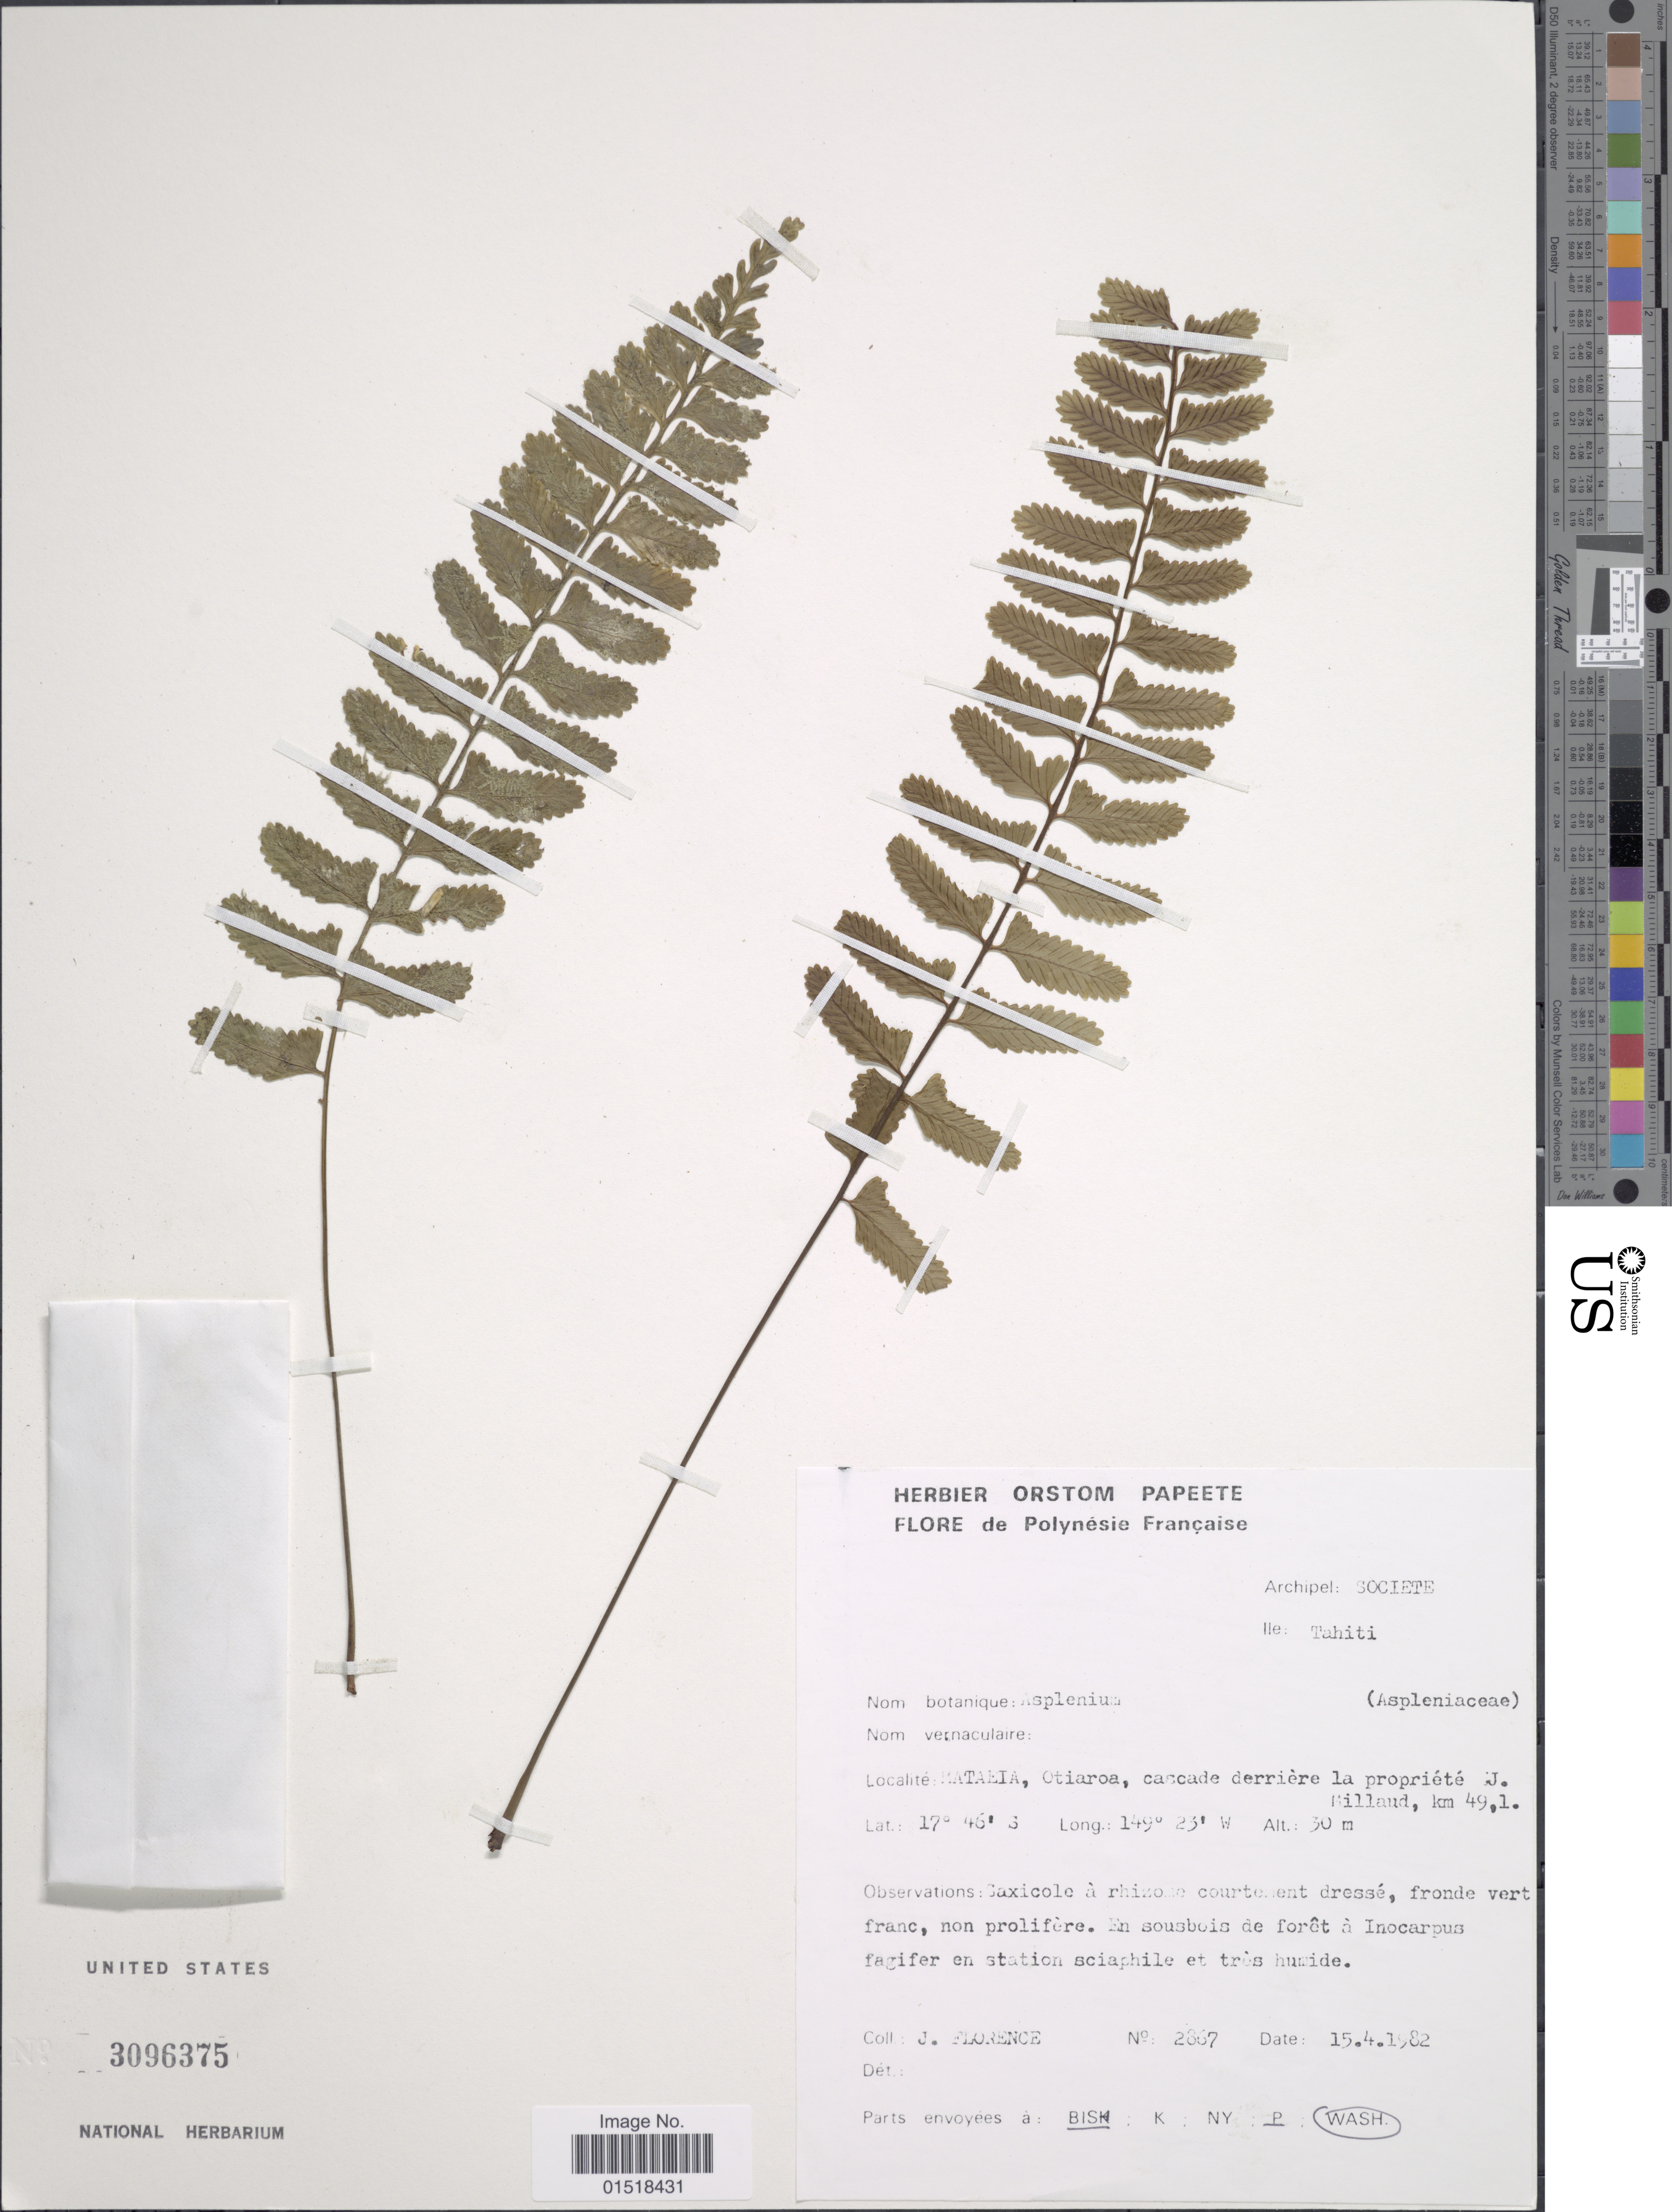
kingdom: Plantae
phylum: Tracheophyta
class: Polypodiopsida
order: Polypodiales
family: Aspleniaceae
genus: Asplenium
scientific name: Asplenium tenerum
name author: G. Forst.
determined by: Florence, J.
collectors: J. Florence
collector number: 2867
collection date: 1982-04-15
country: French Polynesia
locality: Archipel: Societe. Ile: Tahiti. Mataeia, Otiaroa, cascade derrière la propriété J Billaud, km 49,1. [interpreted]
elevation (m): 30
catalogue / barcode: US 3096375